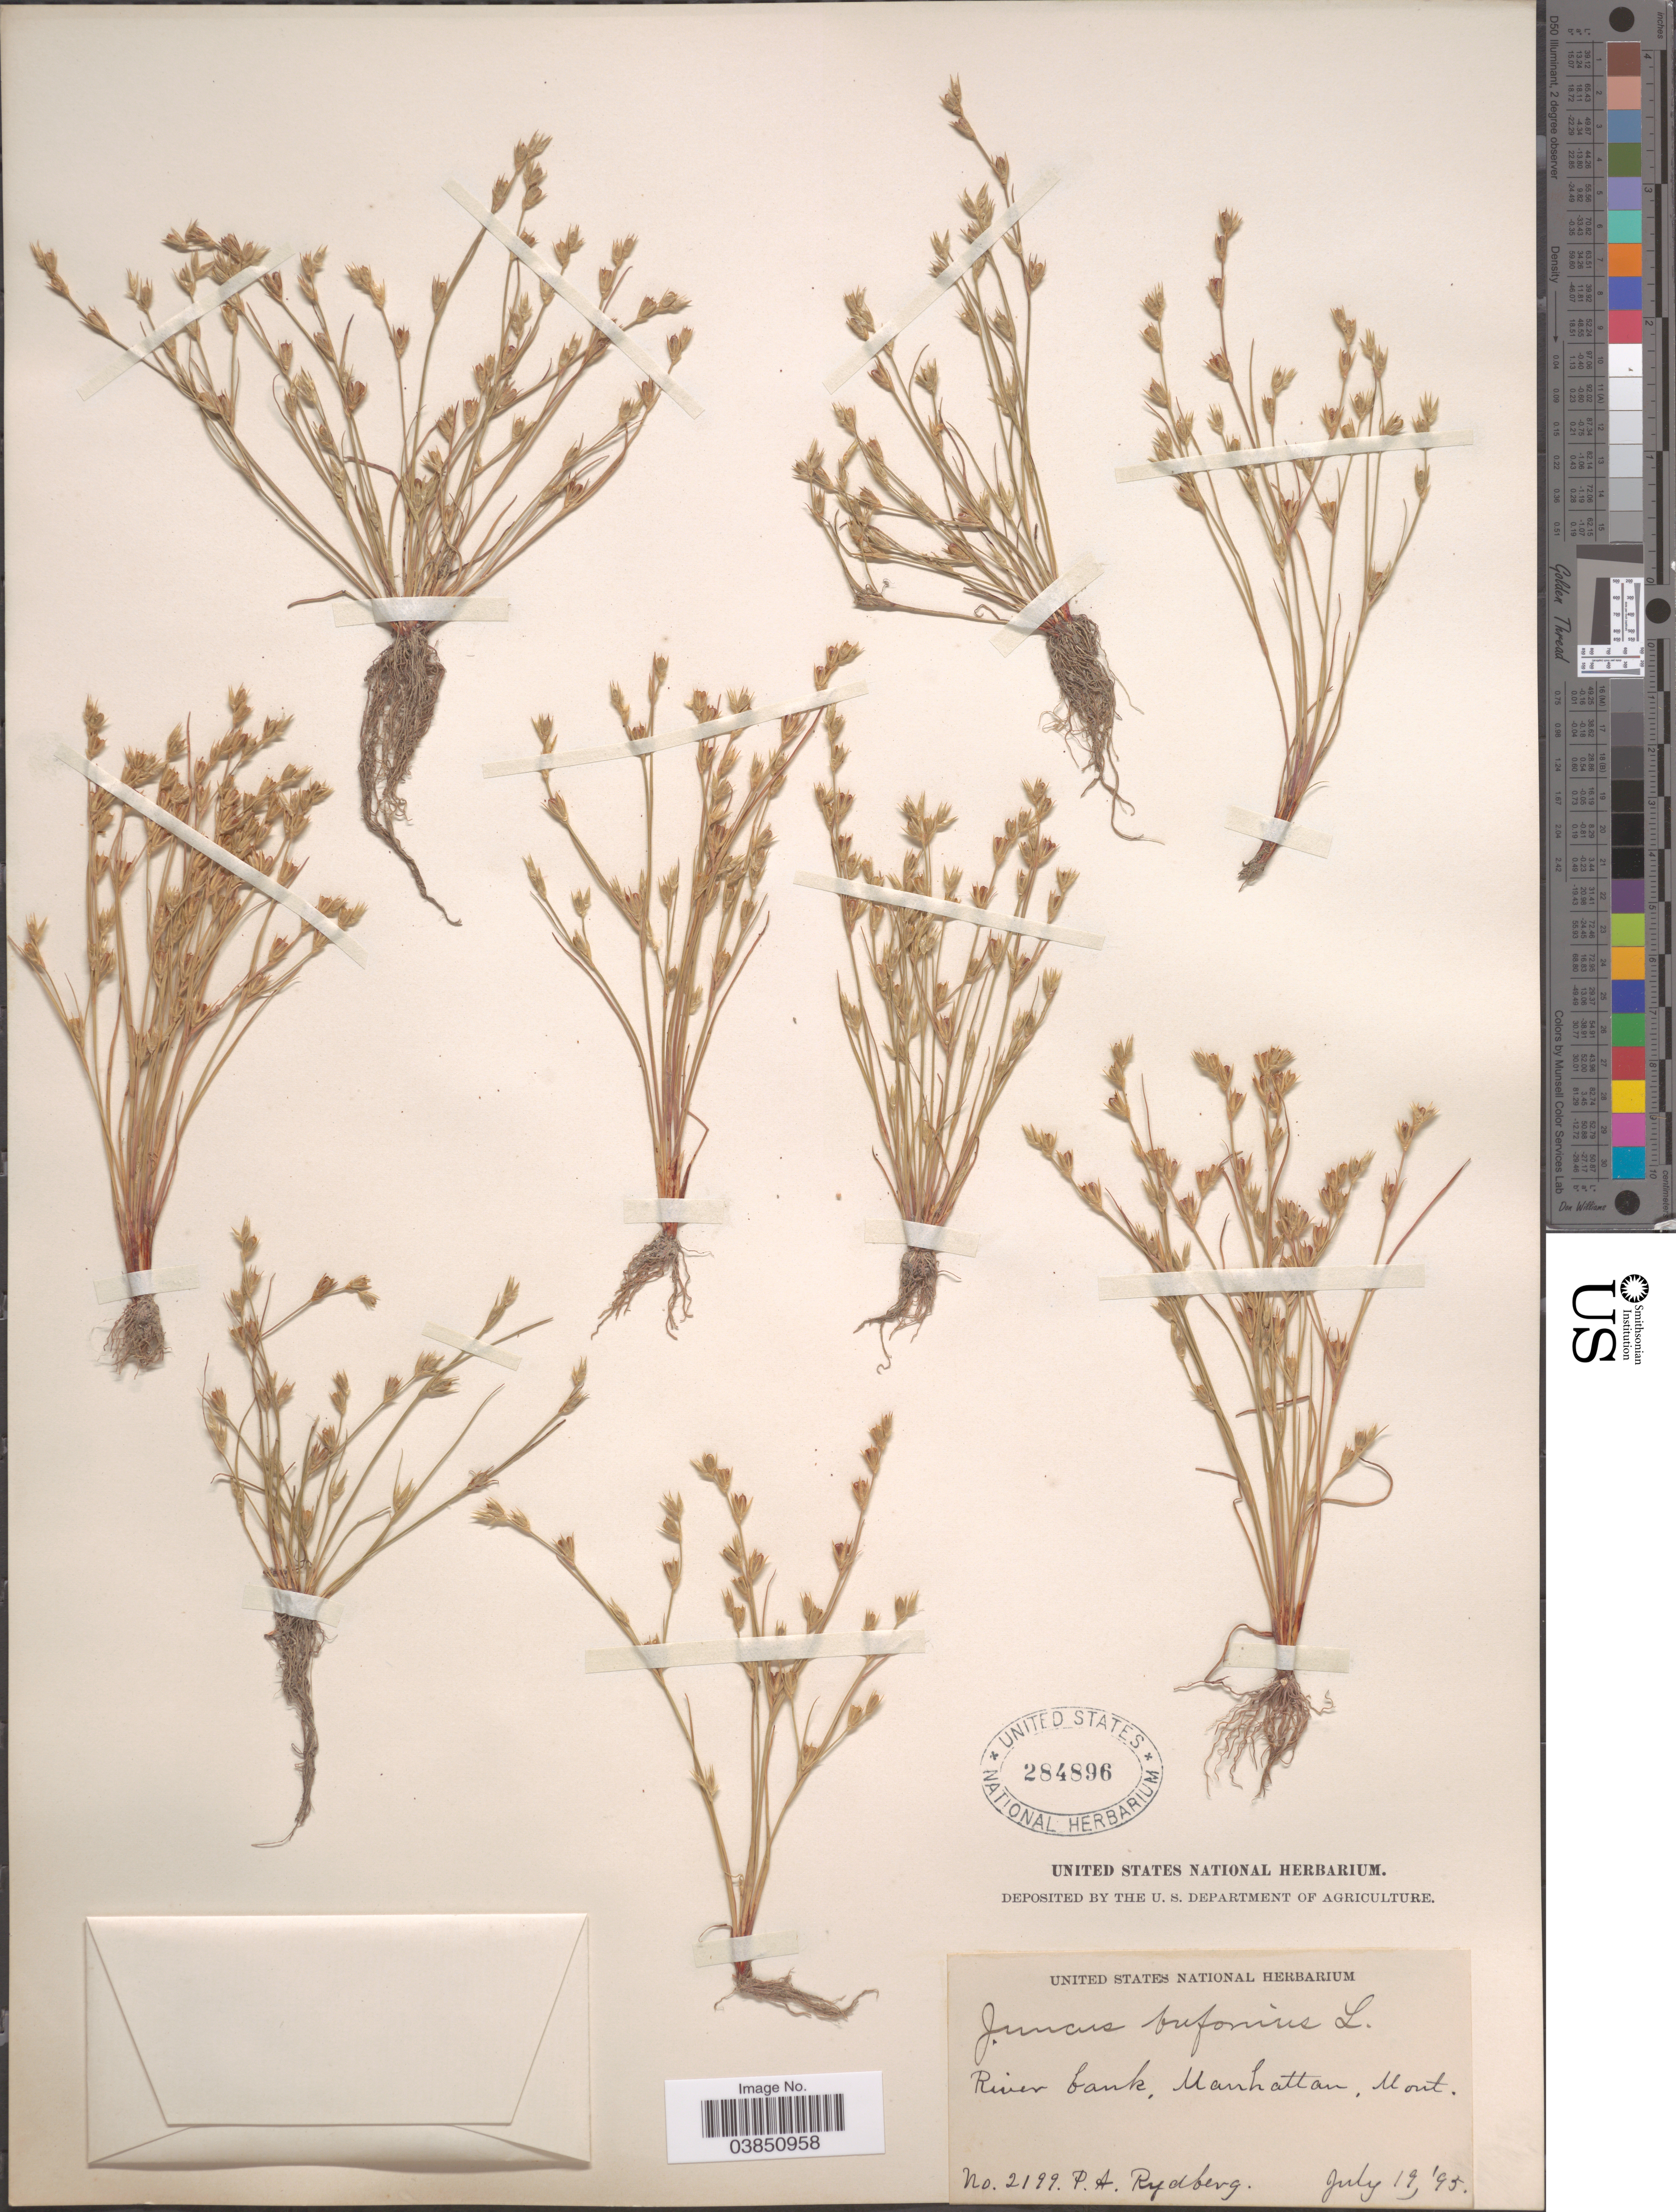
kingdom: Plantae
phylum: Tracheophyta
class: Liliopsida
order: Poales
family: Juncaceae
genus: Juncus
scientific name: Juncus bufonius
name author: L.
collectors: P. A. Rydberg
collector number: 2199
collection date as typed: Transcribed d/m/y: 19/7/95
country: United States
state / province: Montana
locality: River banks.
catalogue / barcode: US 284896